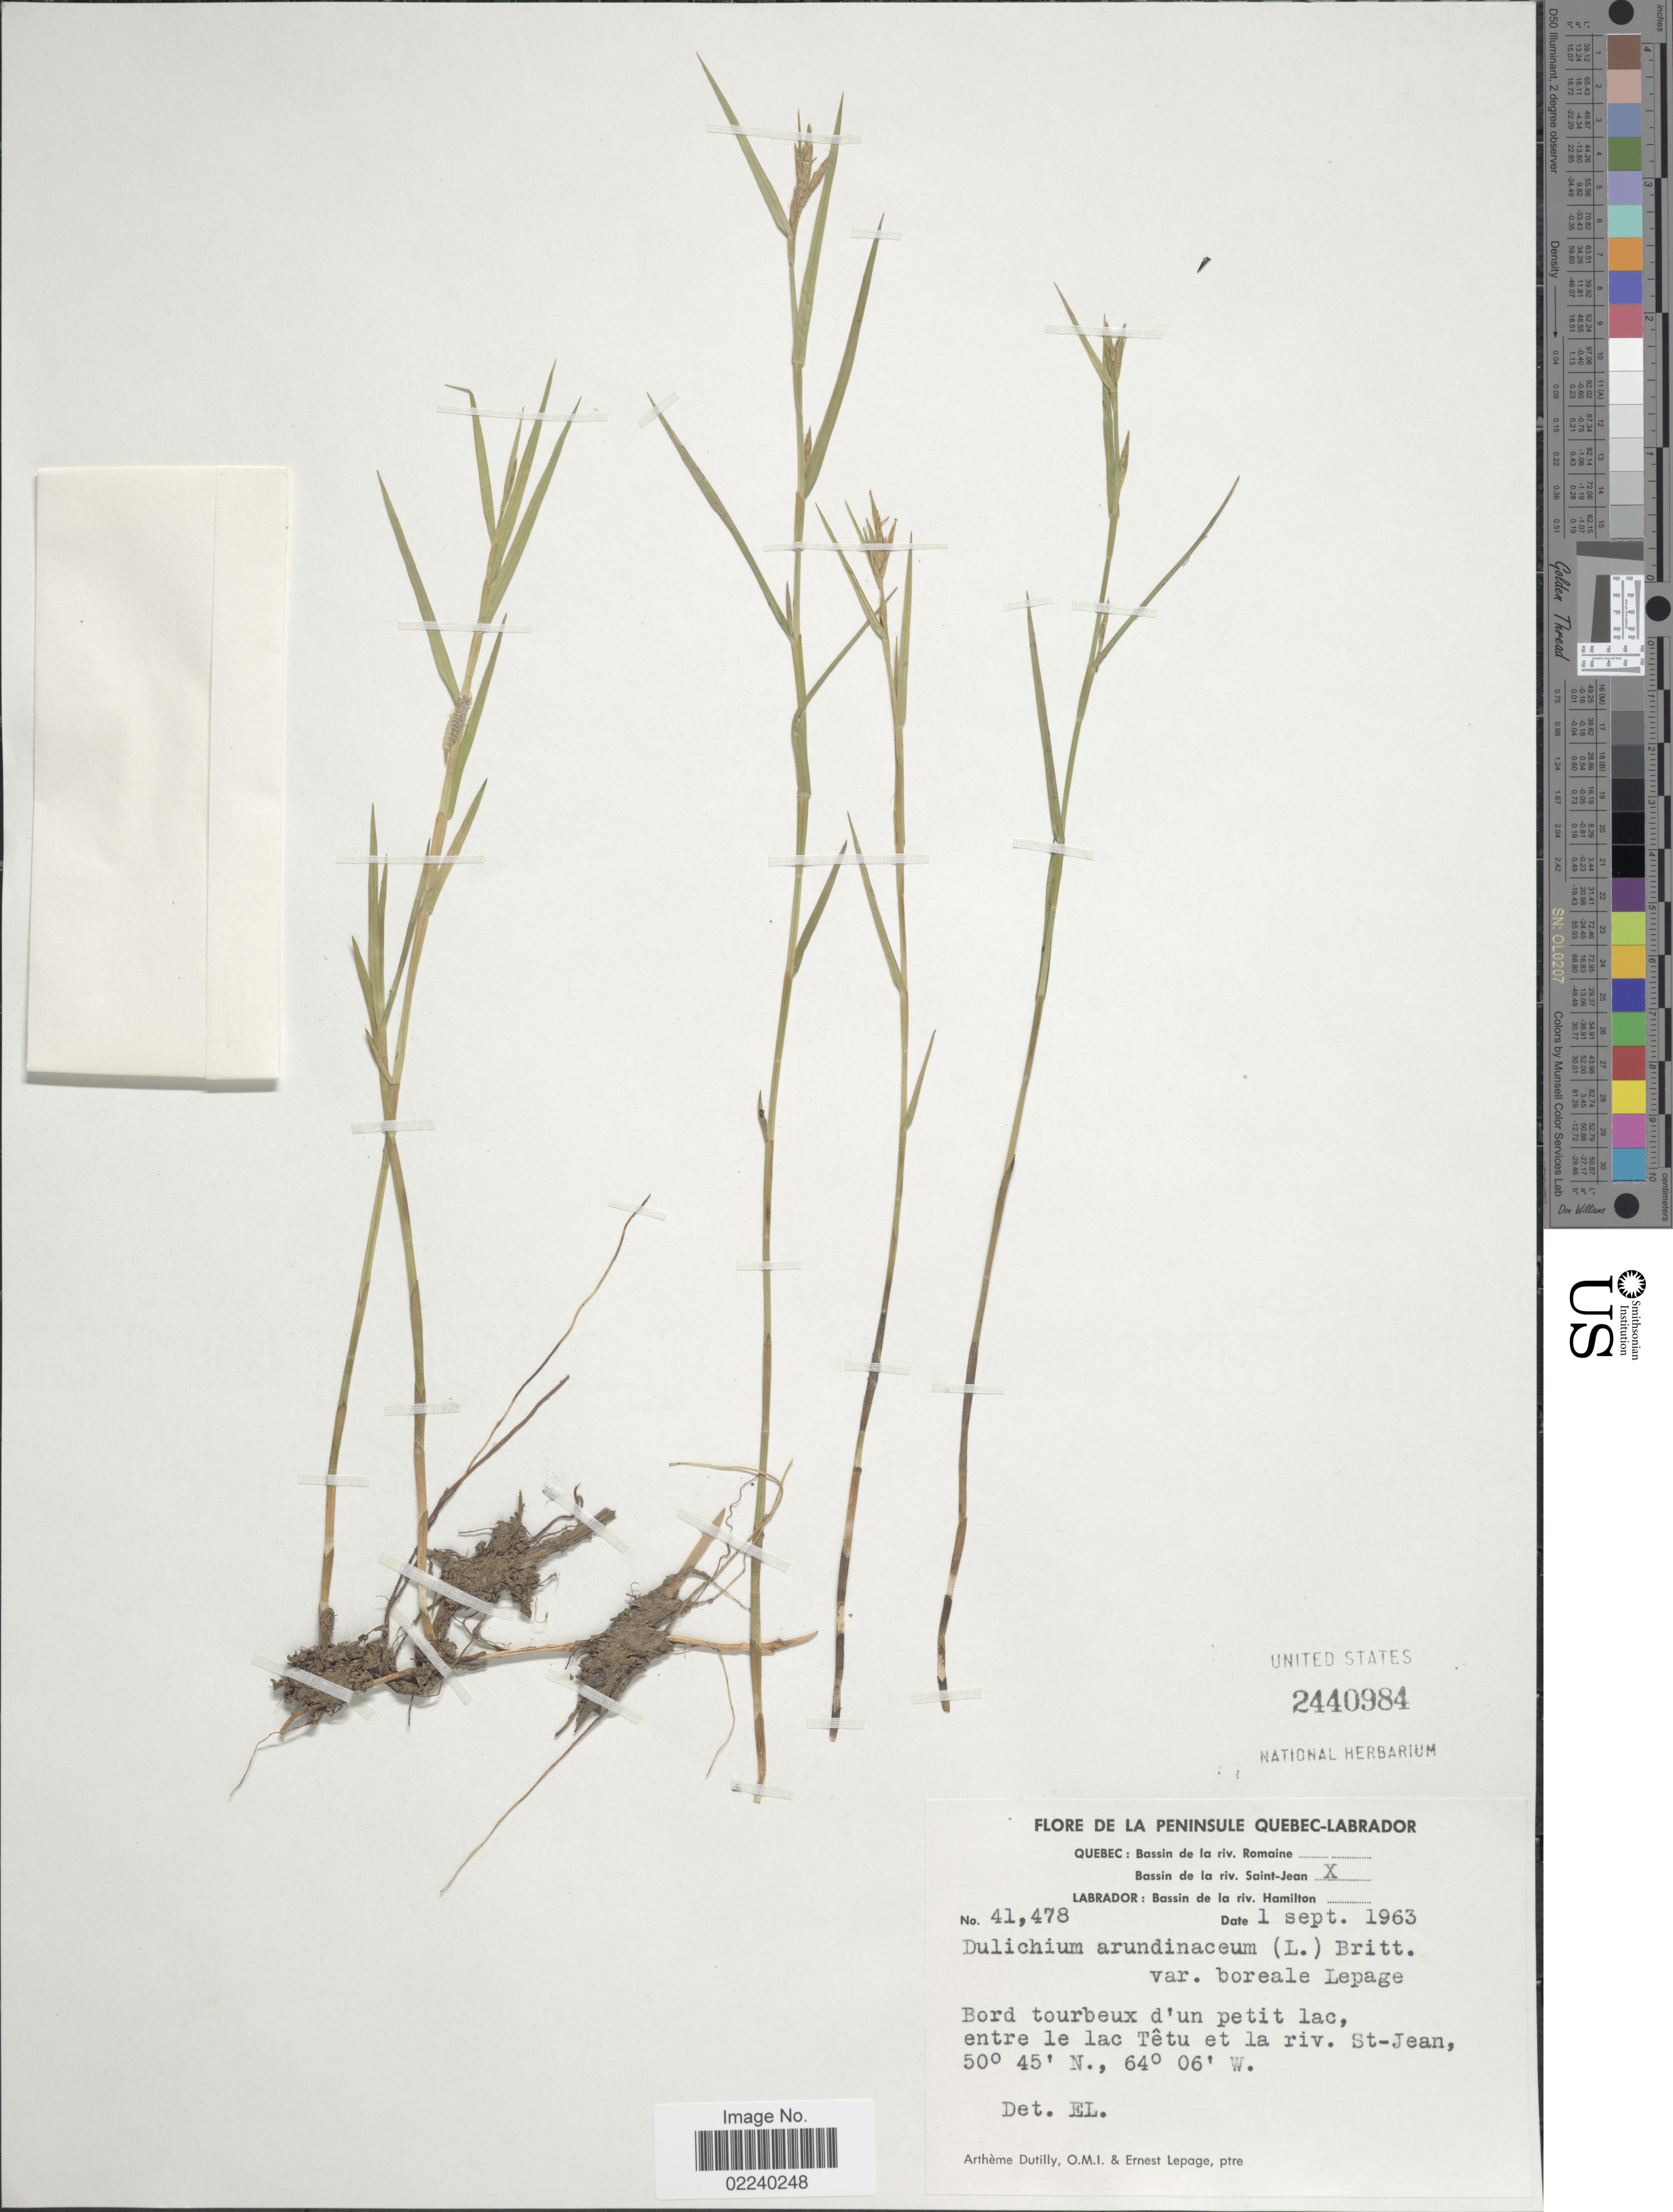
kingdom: Plantae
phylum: Tracheophyta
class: Liliopsida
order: Poales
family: Cyperaceae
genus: Dulichium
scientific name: Dulichium arundinaceum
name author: (L.) Britton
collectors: A. Dutilly & E. Lepage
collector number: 41478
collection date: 1963-09-01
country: Canada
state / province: Quebec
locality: Quebec-Labrador, Bassin de la riv. Saint-Jean, Bord tourbeux d'un petit lac, entre le lac Tetu et la riv. St. Jean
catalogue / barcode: US 2440984